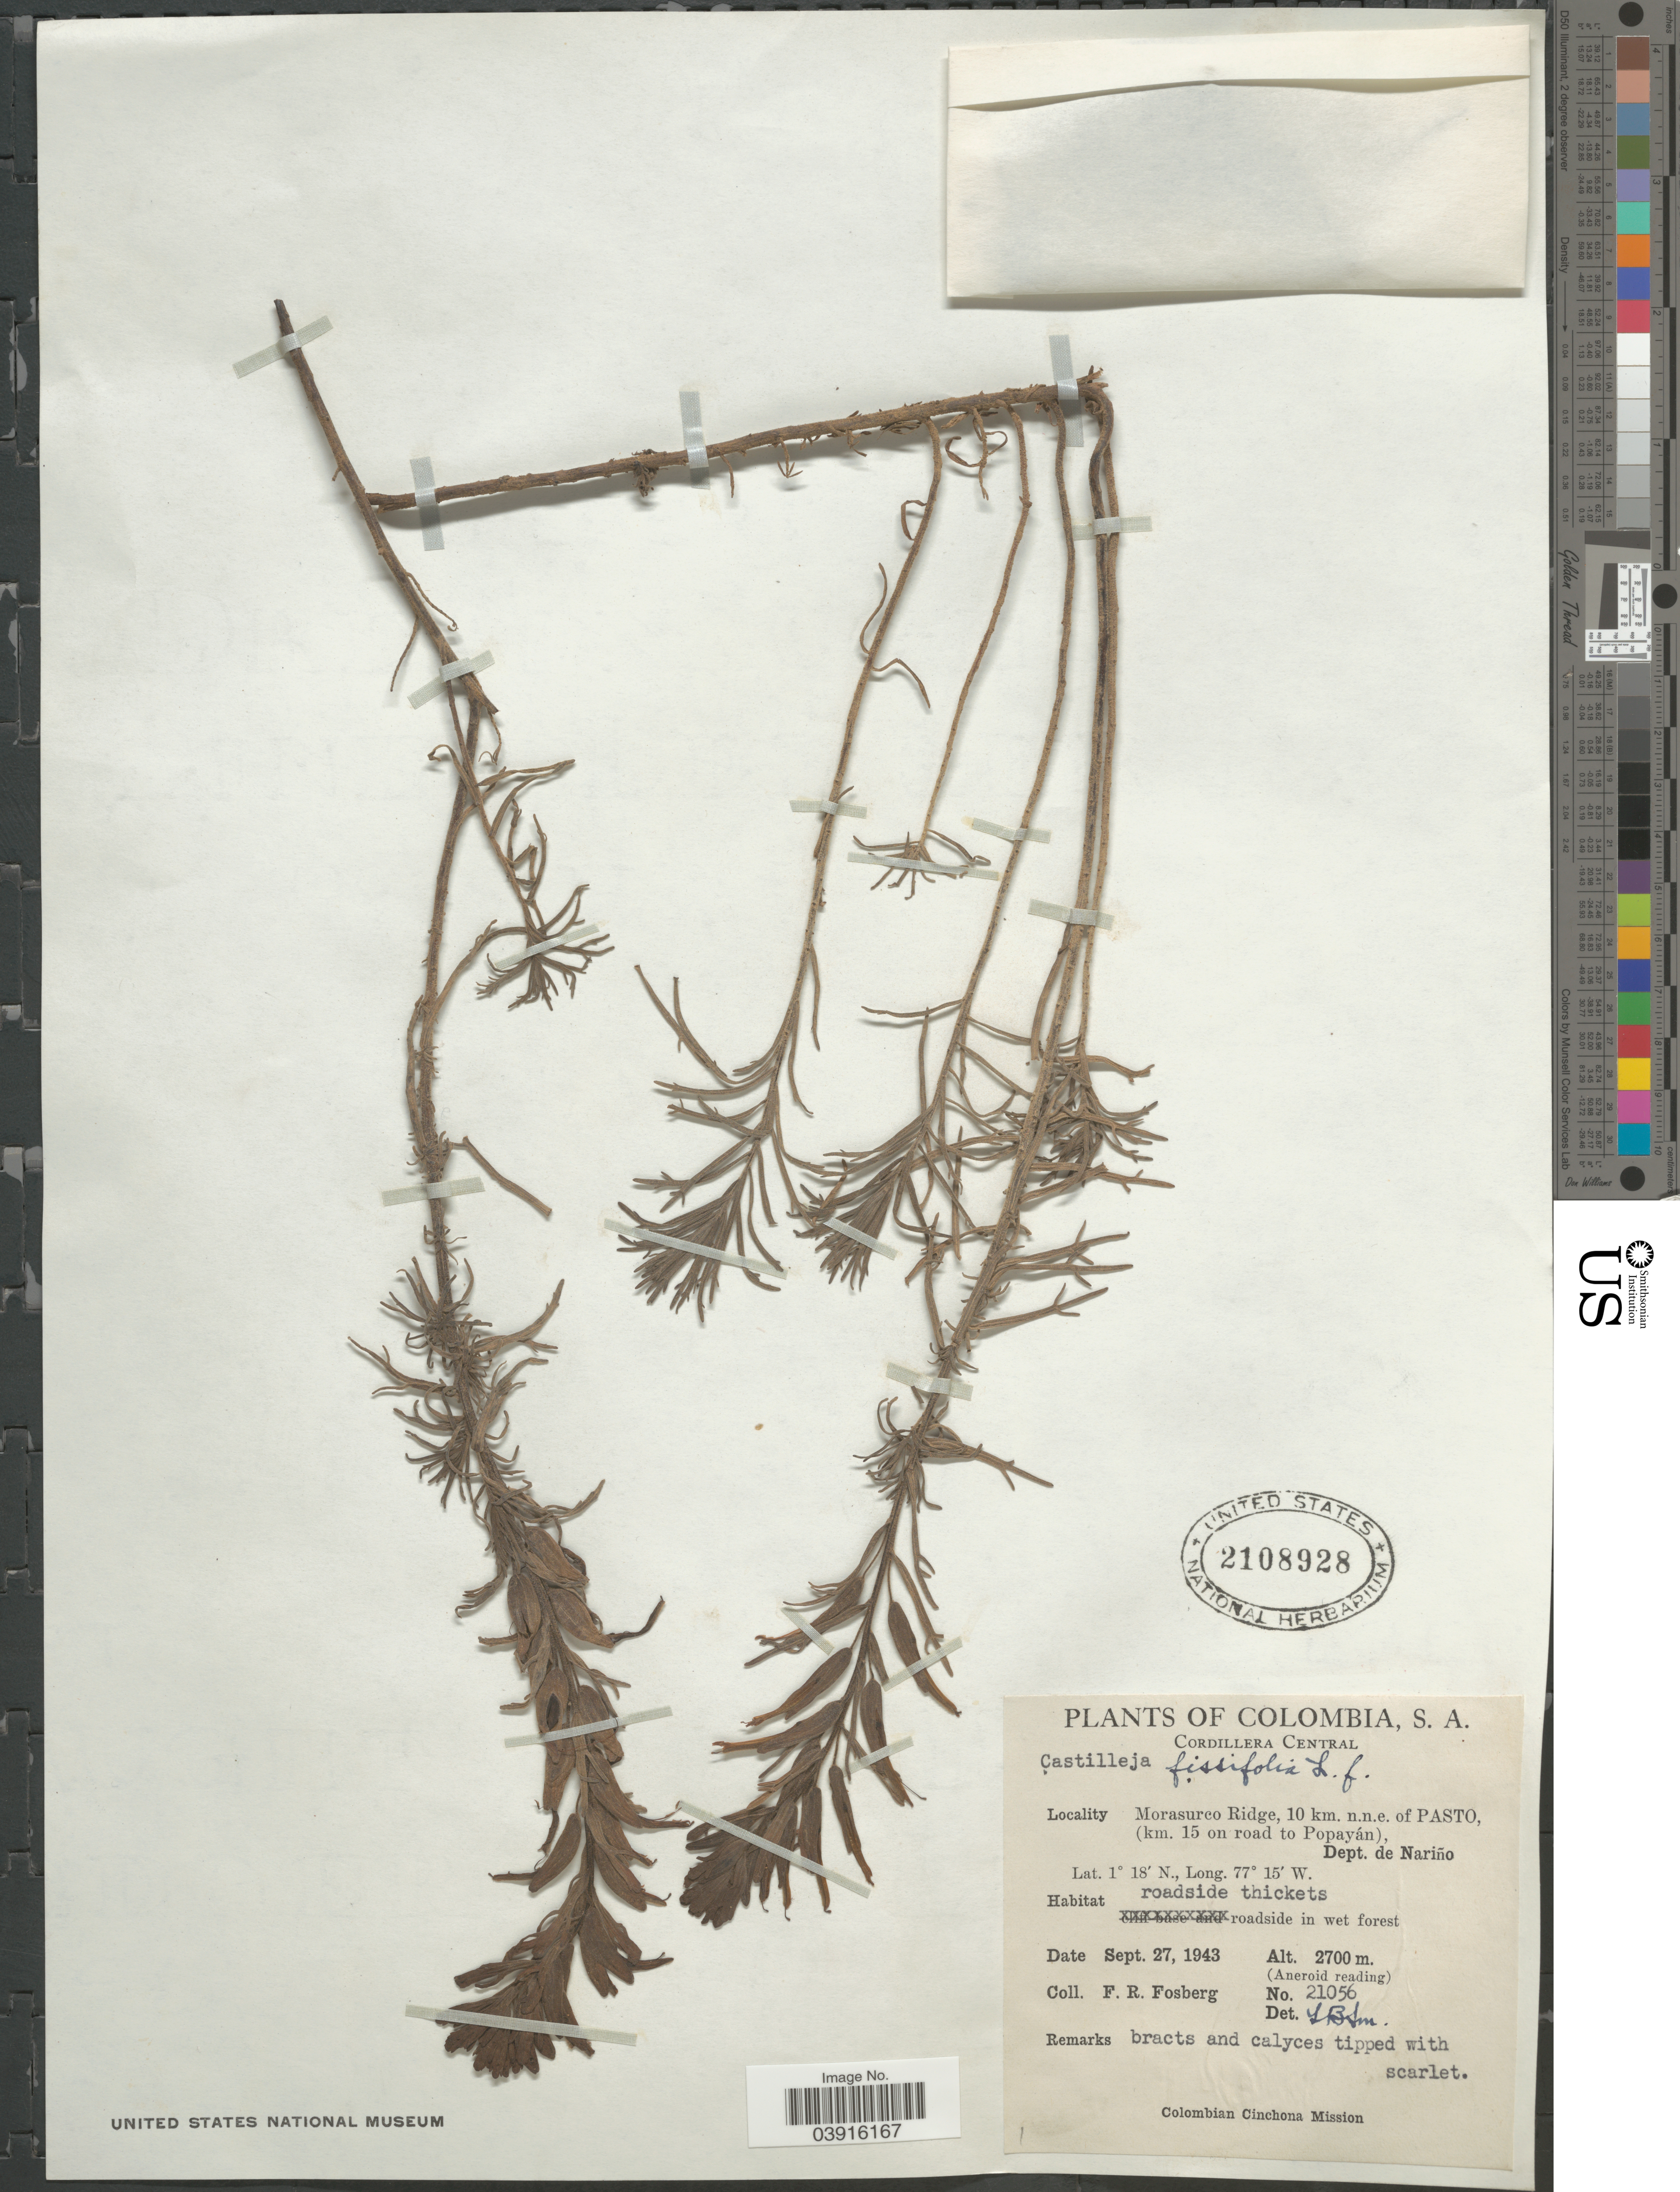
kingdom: Plantae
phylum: Tracheophyta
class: Magnoliopsida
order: Lamiales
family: Orobanchaceae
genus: Castilleja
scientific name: Castilleja fissifolia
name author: L. f.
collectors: F. R. Fosberg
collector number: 21056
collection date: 1943-09-27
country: Colombia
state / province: Nariño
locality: Cordillera Central. Morasurco Ridge, 10 km. n.n.e. of Pasto, (km. 15 on road to Popayán), Dept. de Nariño.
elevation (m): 2700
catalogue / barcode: US 2108928